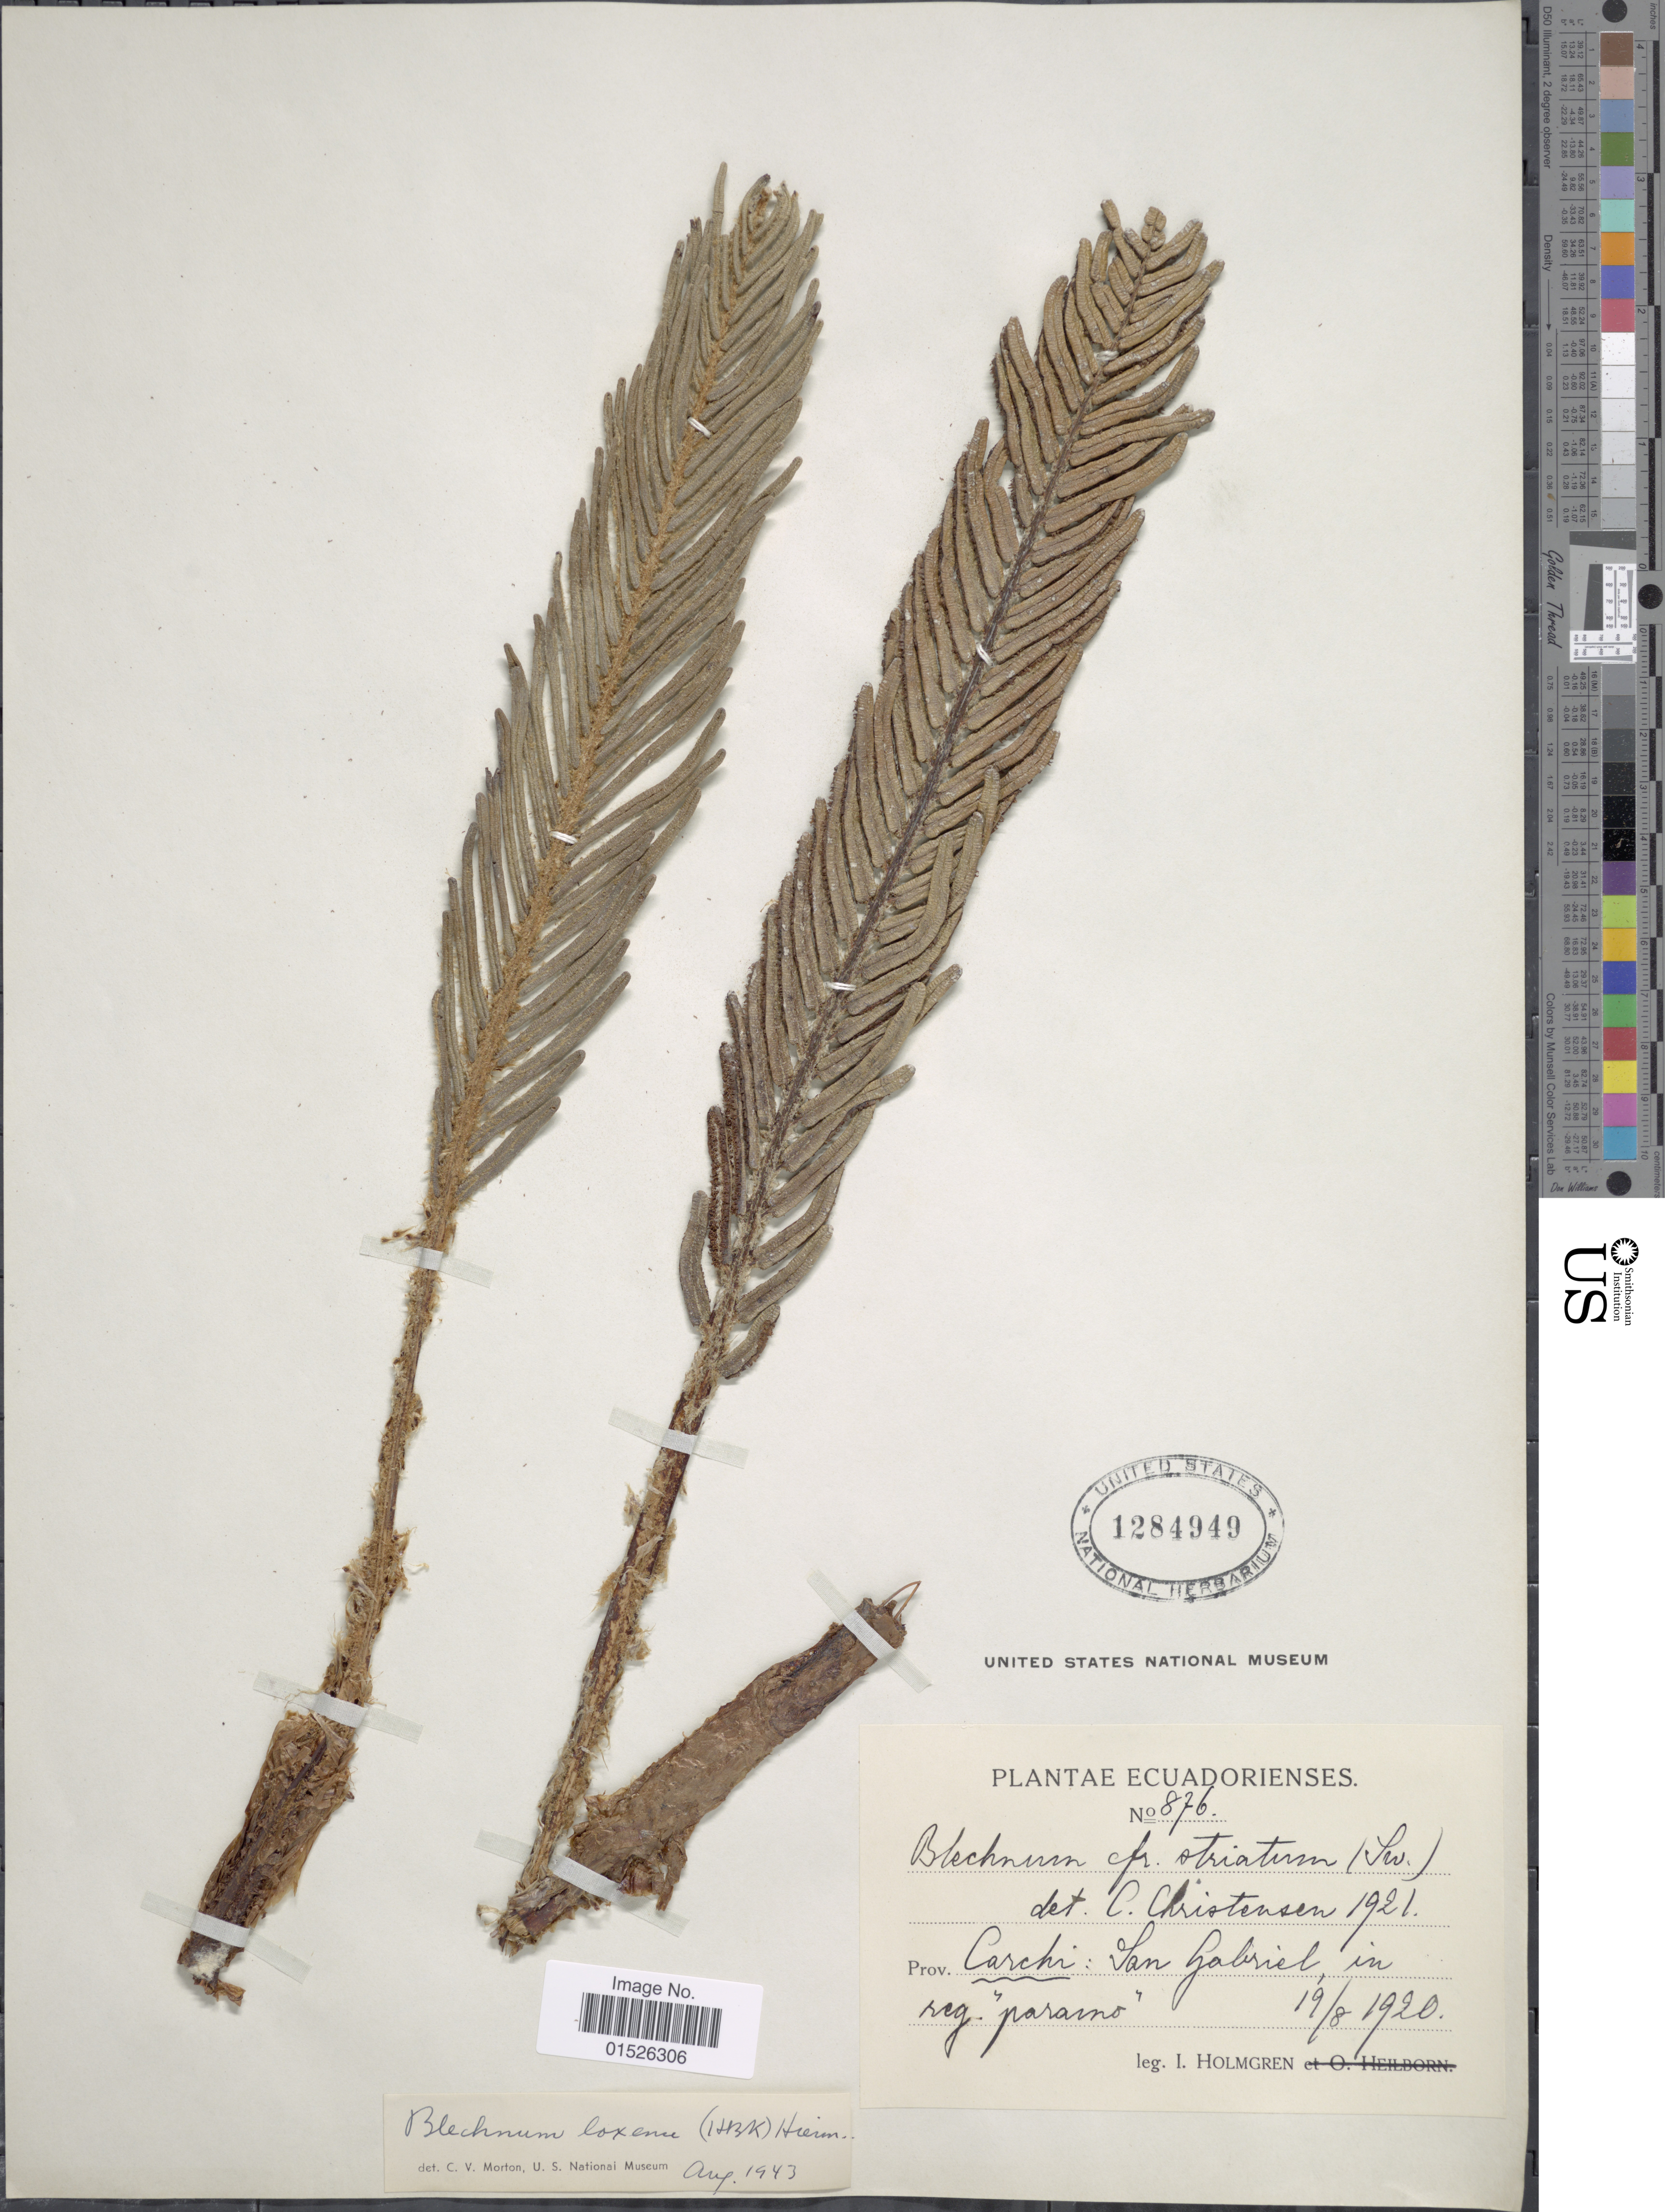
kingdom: Plantae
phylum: Tracheophyta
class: Polypodiopsida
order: Polypodiales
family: Blechnaceae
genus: Blechnum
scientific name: Blechnum loxense var. loxense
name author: (Kunth) Hook. ex Salomon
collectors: I. Holmgren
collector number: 876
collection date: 1920-08-19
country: Ecuador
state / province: Carchi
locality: Ecuadorienses, Prov. Carchi: San Gabriel in reg."parama".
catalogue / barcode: US 1284949